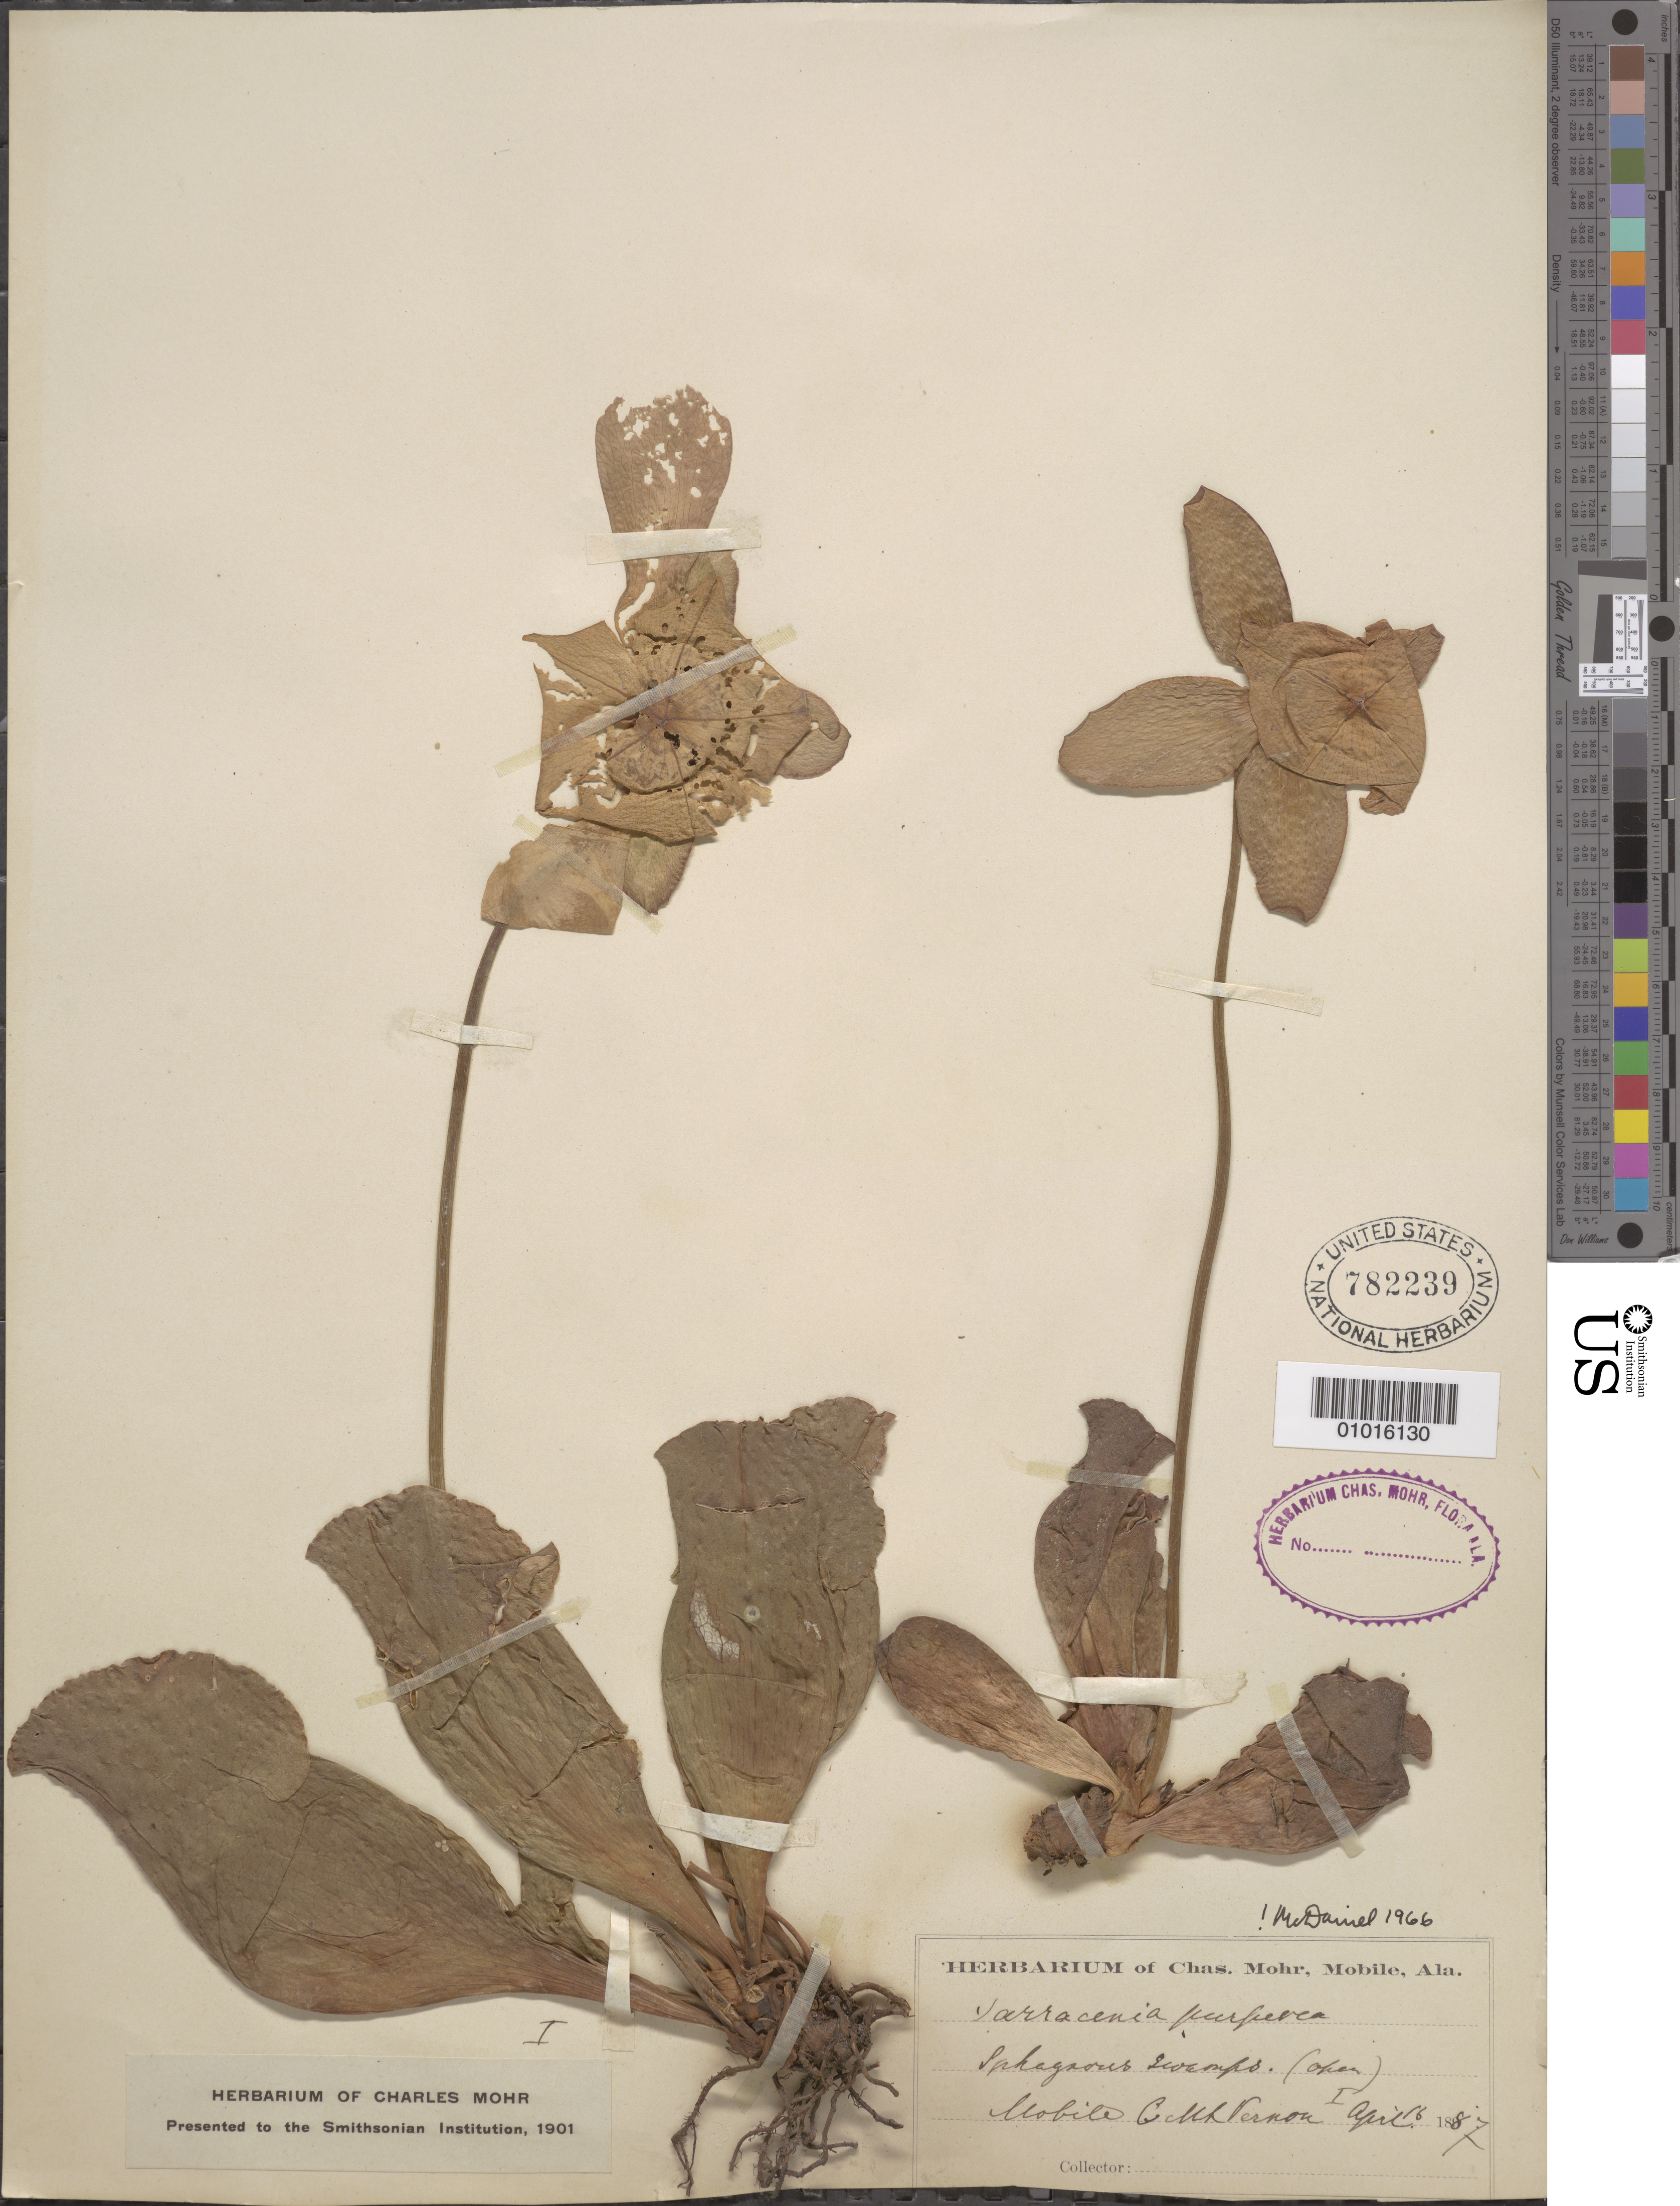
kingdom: Plantae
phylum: Tracheophyta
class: Magnoliopsida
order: Ericales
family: Sarraceniaceae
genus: Sarracenia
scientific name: Sarracenia purpurea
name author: L.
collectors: ex herb. Charles Mohr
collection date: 1887-04-16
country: United States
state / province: Alabama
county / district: Mobile County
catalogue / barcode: US 782239